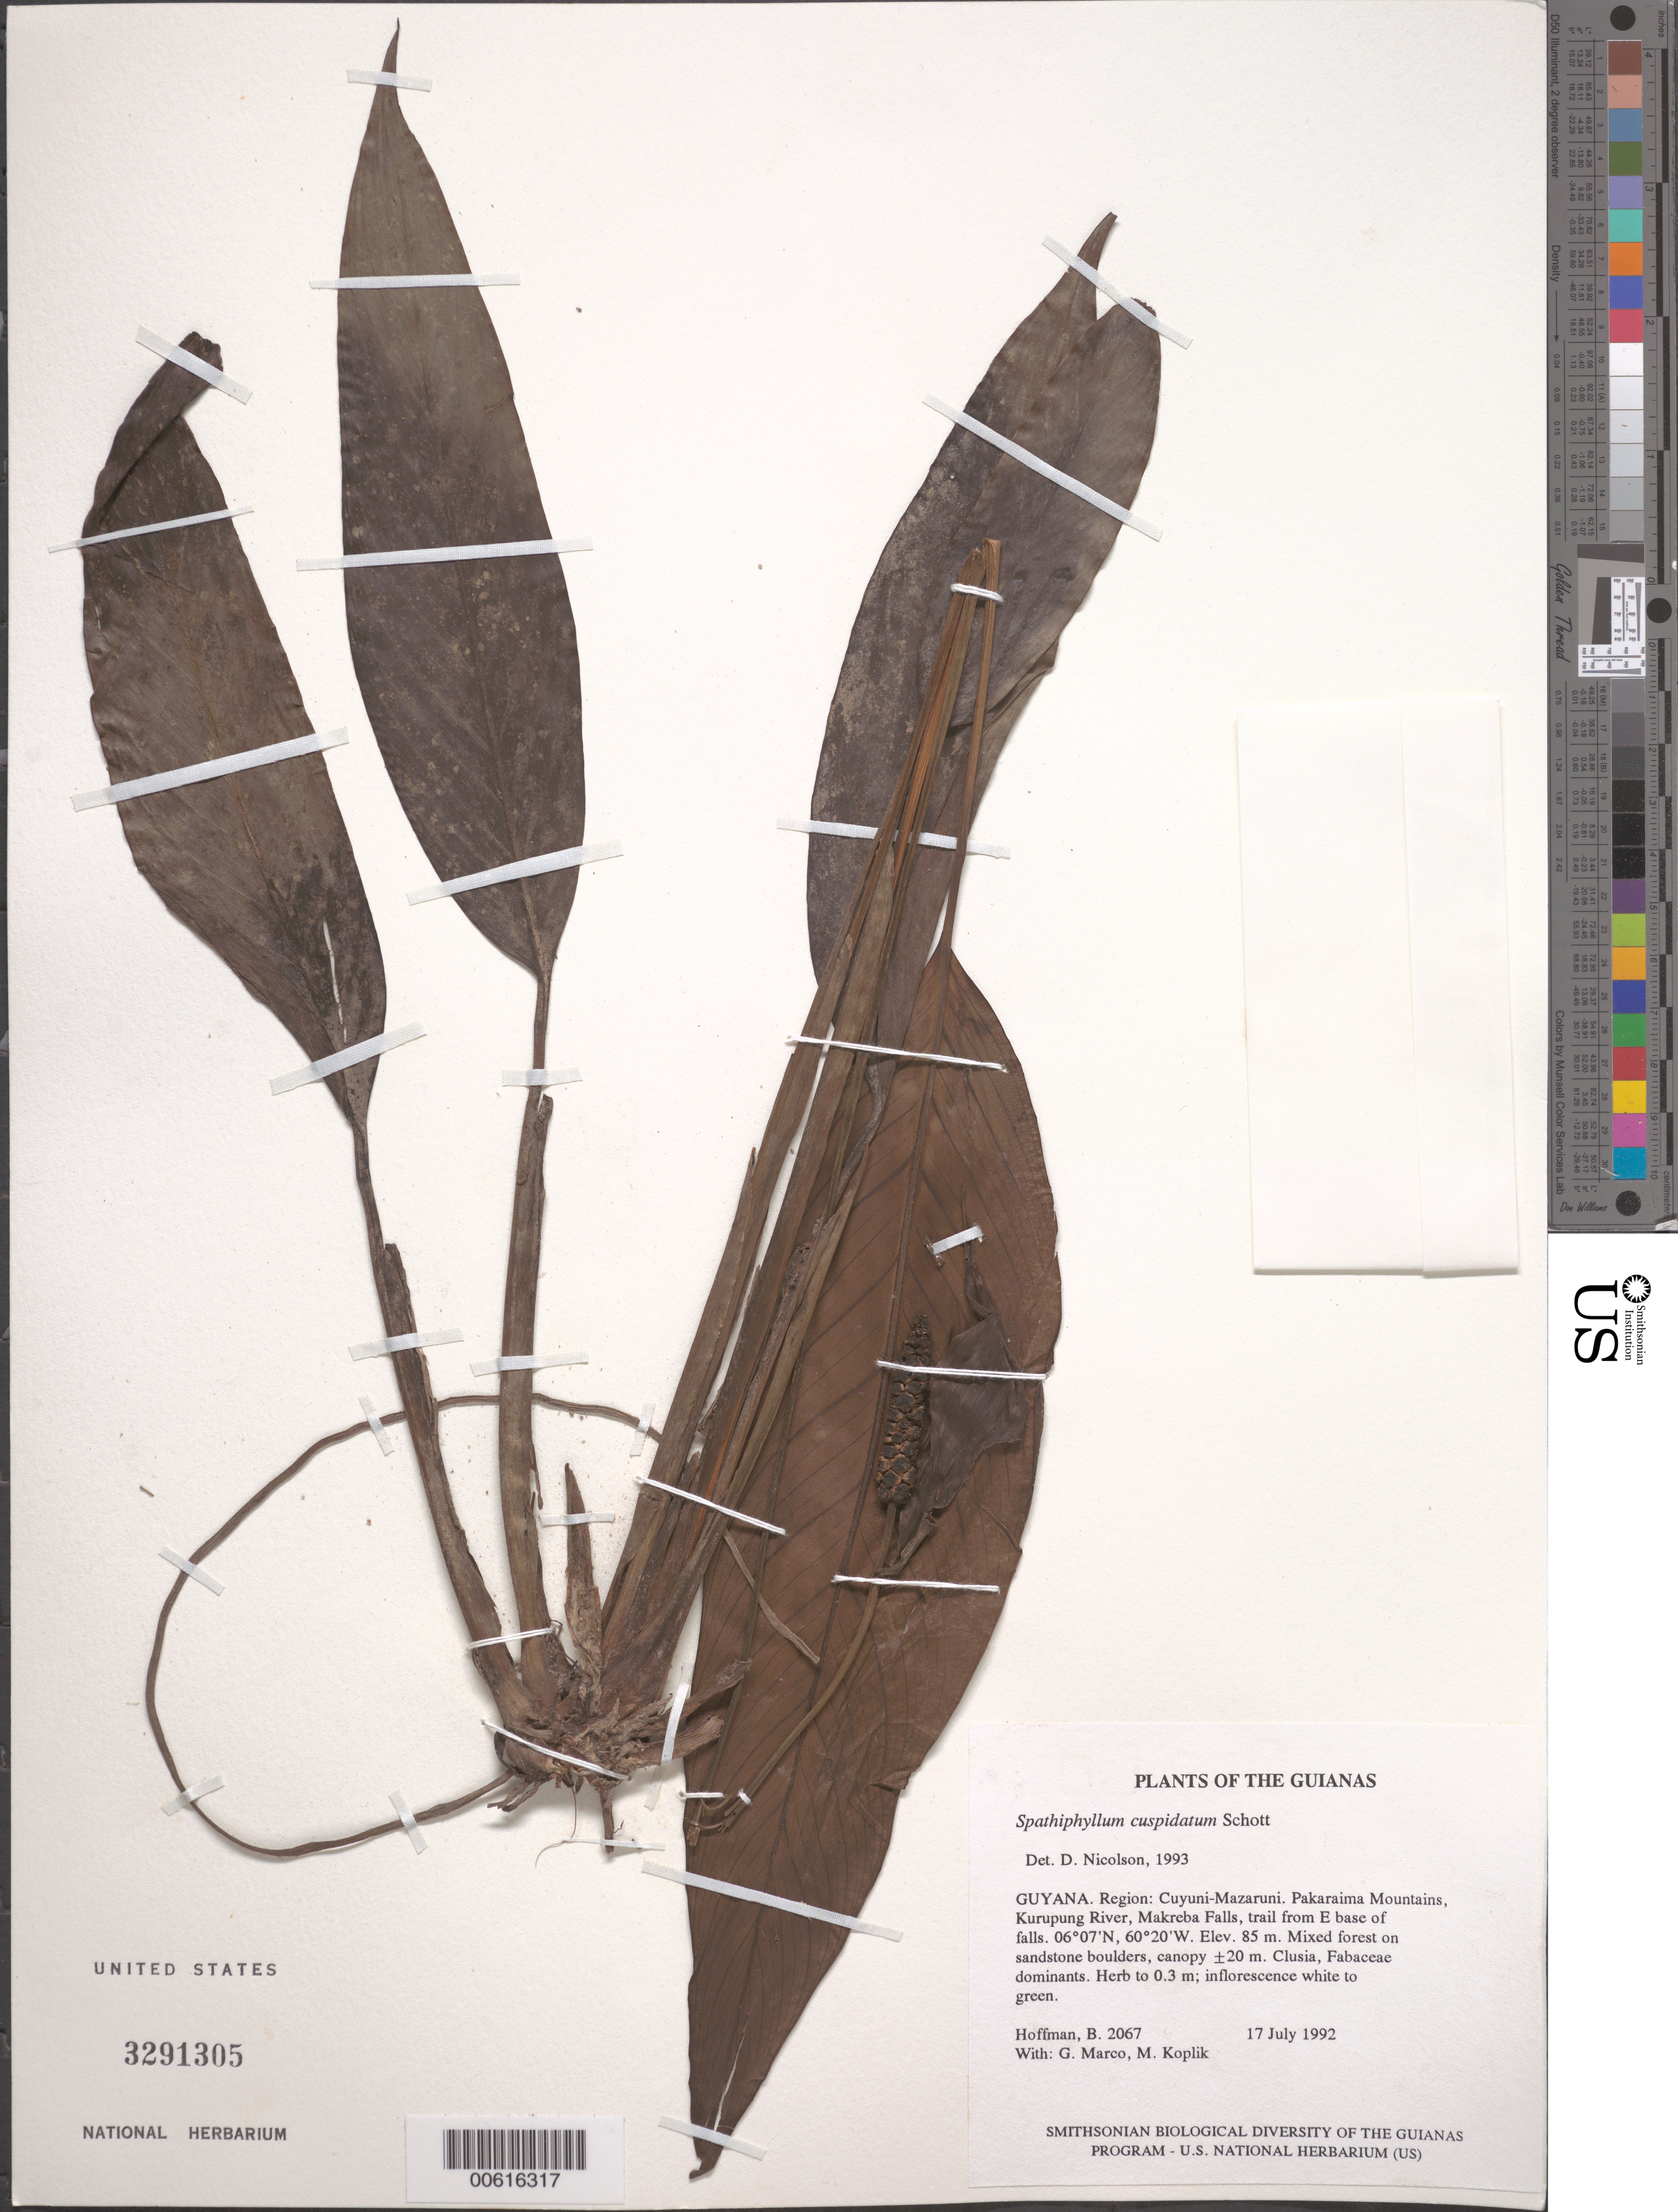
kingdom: Plantae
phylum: Tracheophyta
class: Liliopsida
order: Alismatales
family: Araceae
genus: Spathiphyllum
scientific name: Spathiphyllum cuspidatum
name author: Schott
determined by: Nicolson, Dan H.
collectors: B. Hoffman, G. Marco & M. Koplik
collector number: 2067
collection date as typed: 17 July 1992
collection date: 1992-07-17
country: Guyana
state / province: Cuyuni-Mazaruni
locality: Pakaraima Mountains, Kurupung River, Makreba Falls, trail from E base of falls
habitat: Mixed forest on sandstone boulders, canopy ±20 m. Clusia, Fabaceae dominants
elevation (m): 85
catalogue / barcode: US 3291305